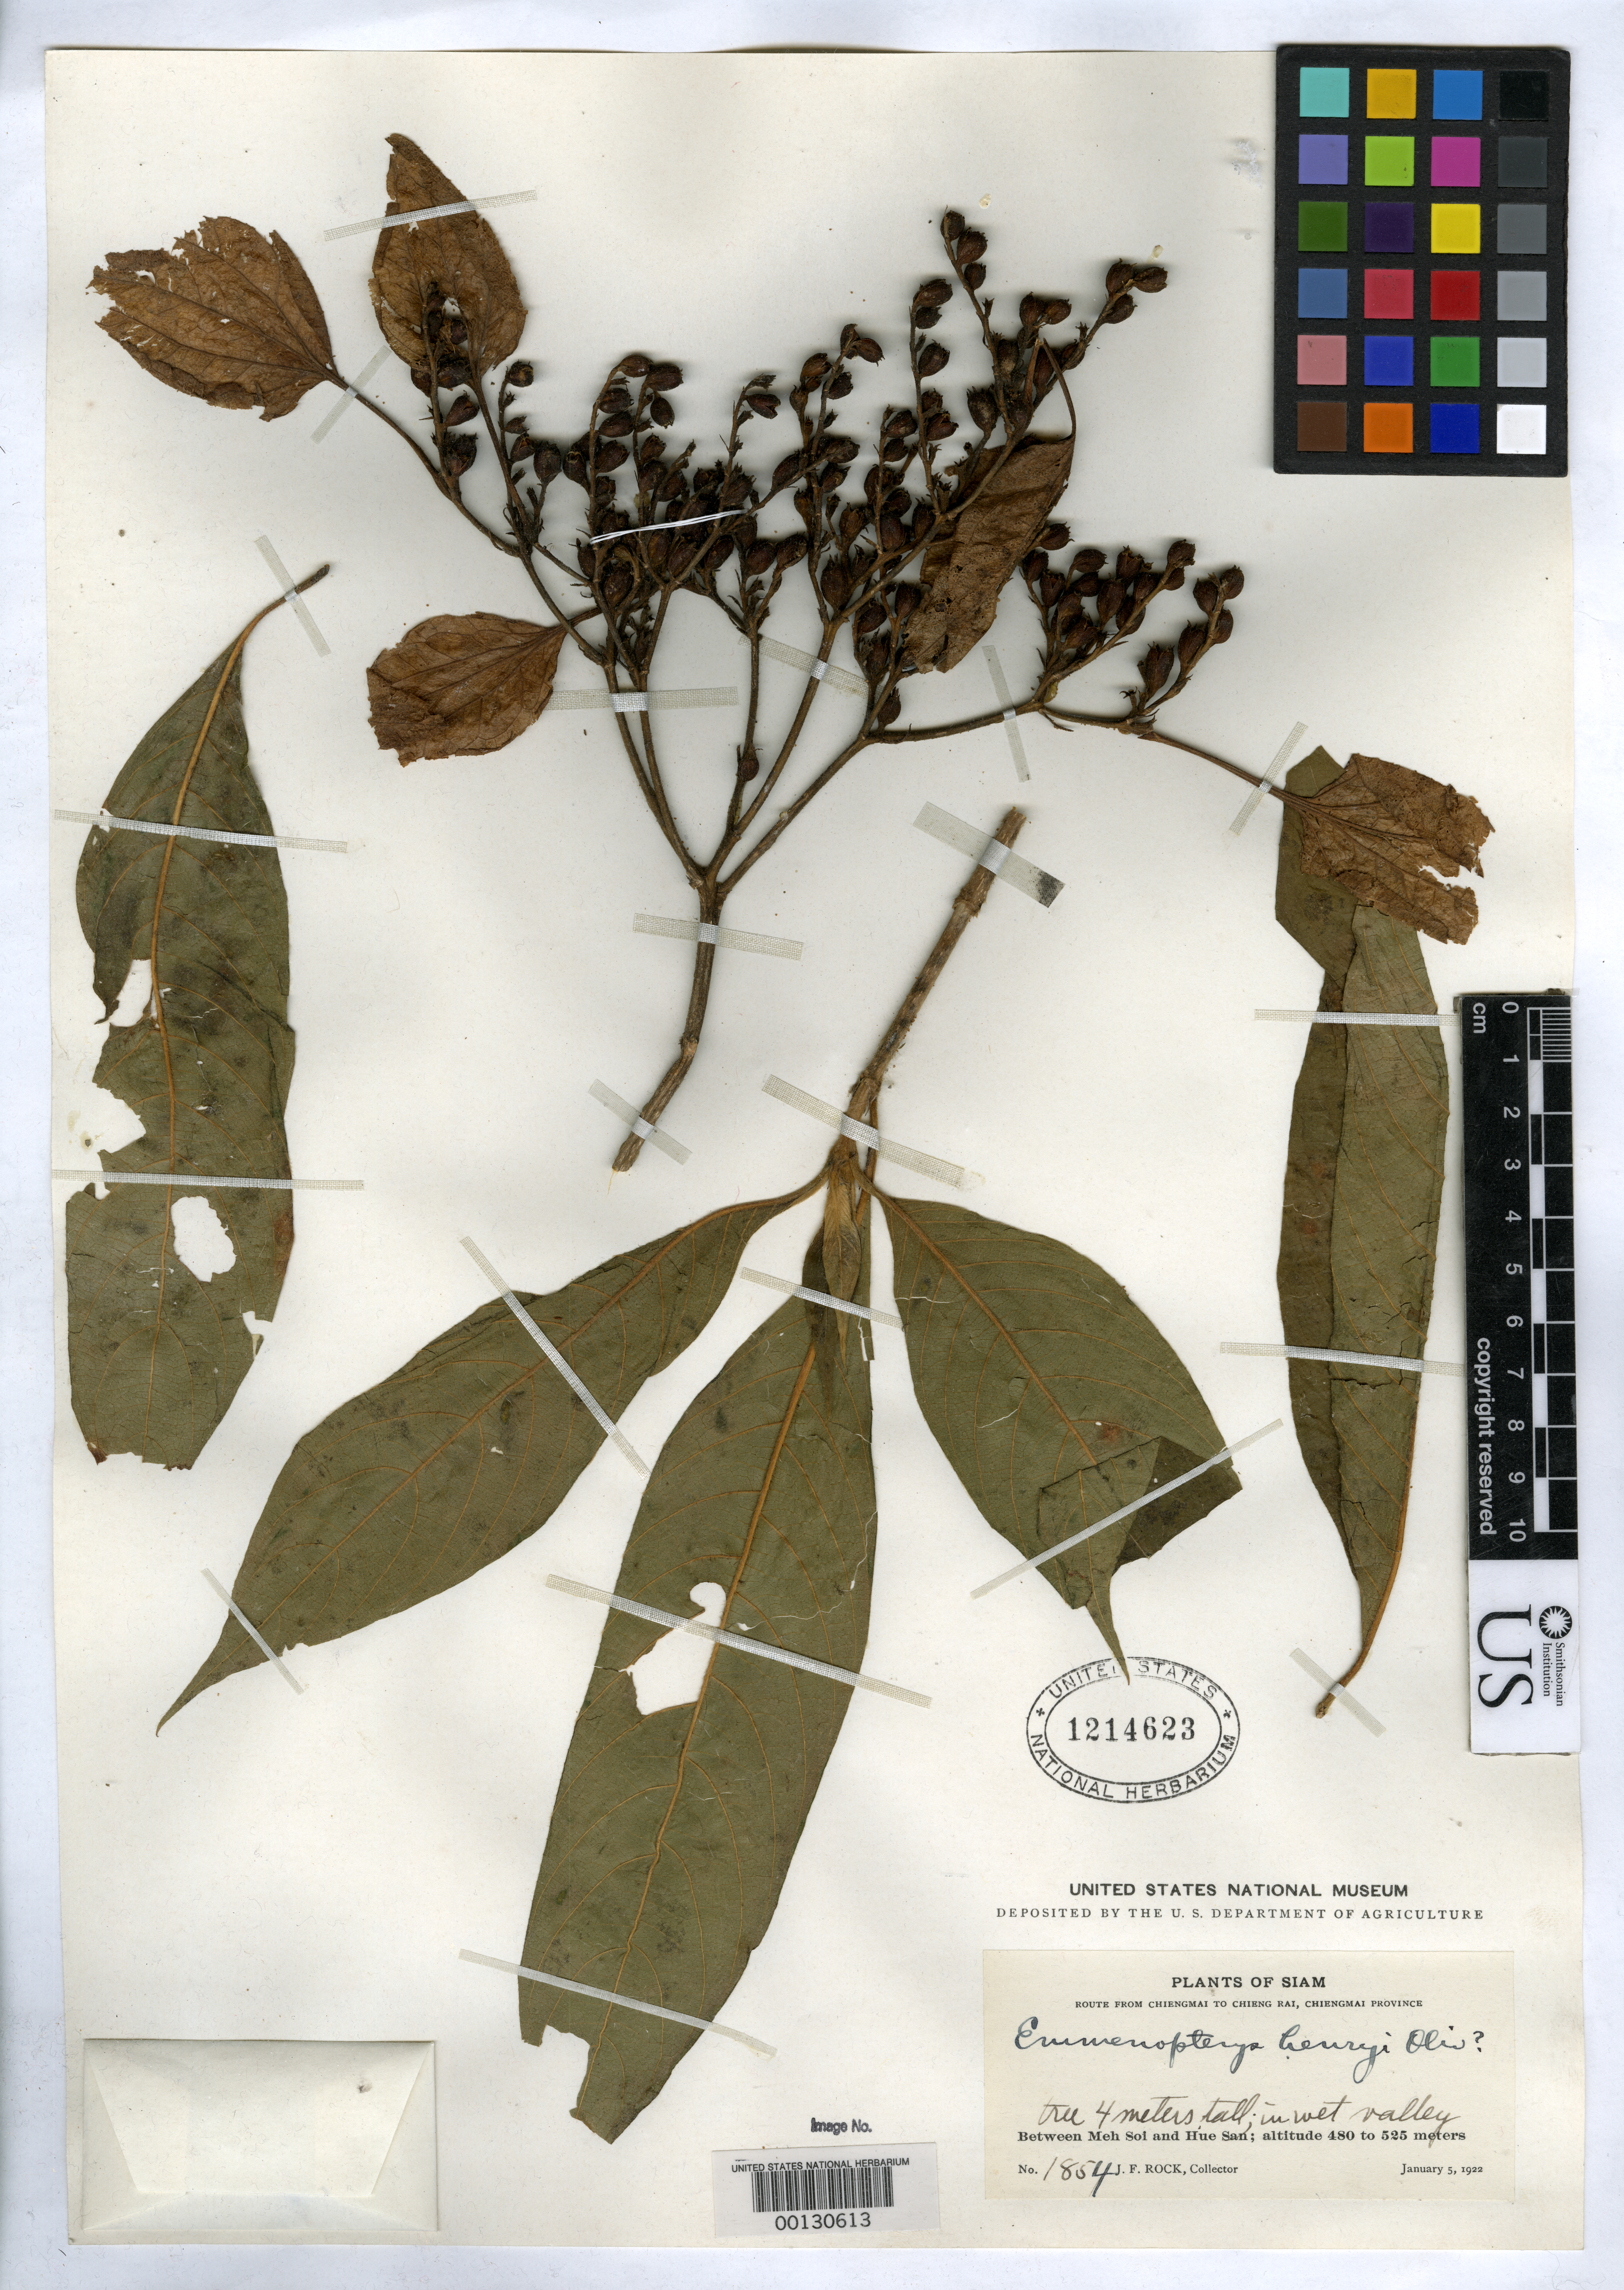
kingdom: Plantae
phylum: Tracheophyta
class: Magnoliopsida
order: Gentianales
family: Rubiaceae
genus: Emmenopterys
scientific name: Emmenopterys rehderi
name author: F.P. Metcalf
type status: Isosyntype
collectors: J. F. Rock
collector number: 1854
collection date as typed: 05 Jan 1922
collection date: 1922-01-05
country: Thailand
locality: Between Meh Soi and Hue San.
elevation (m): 480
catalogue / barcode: US 1214623